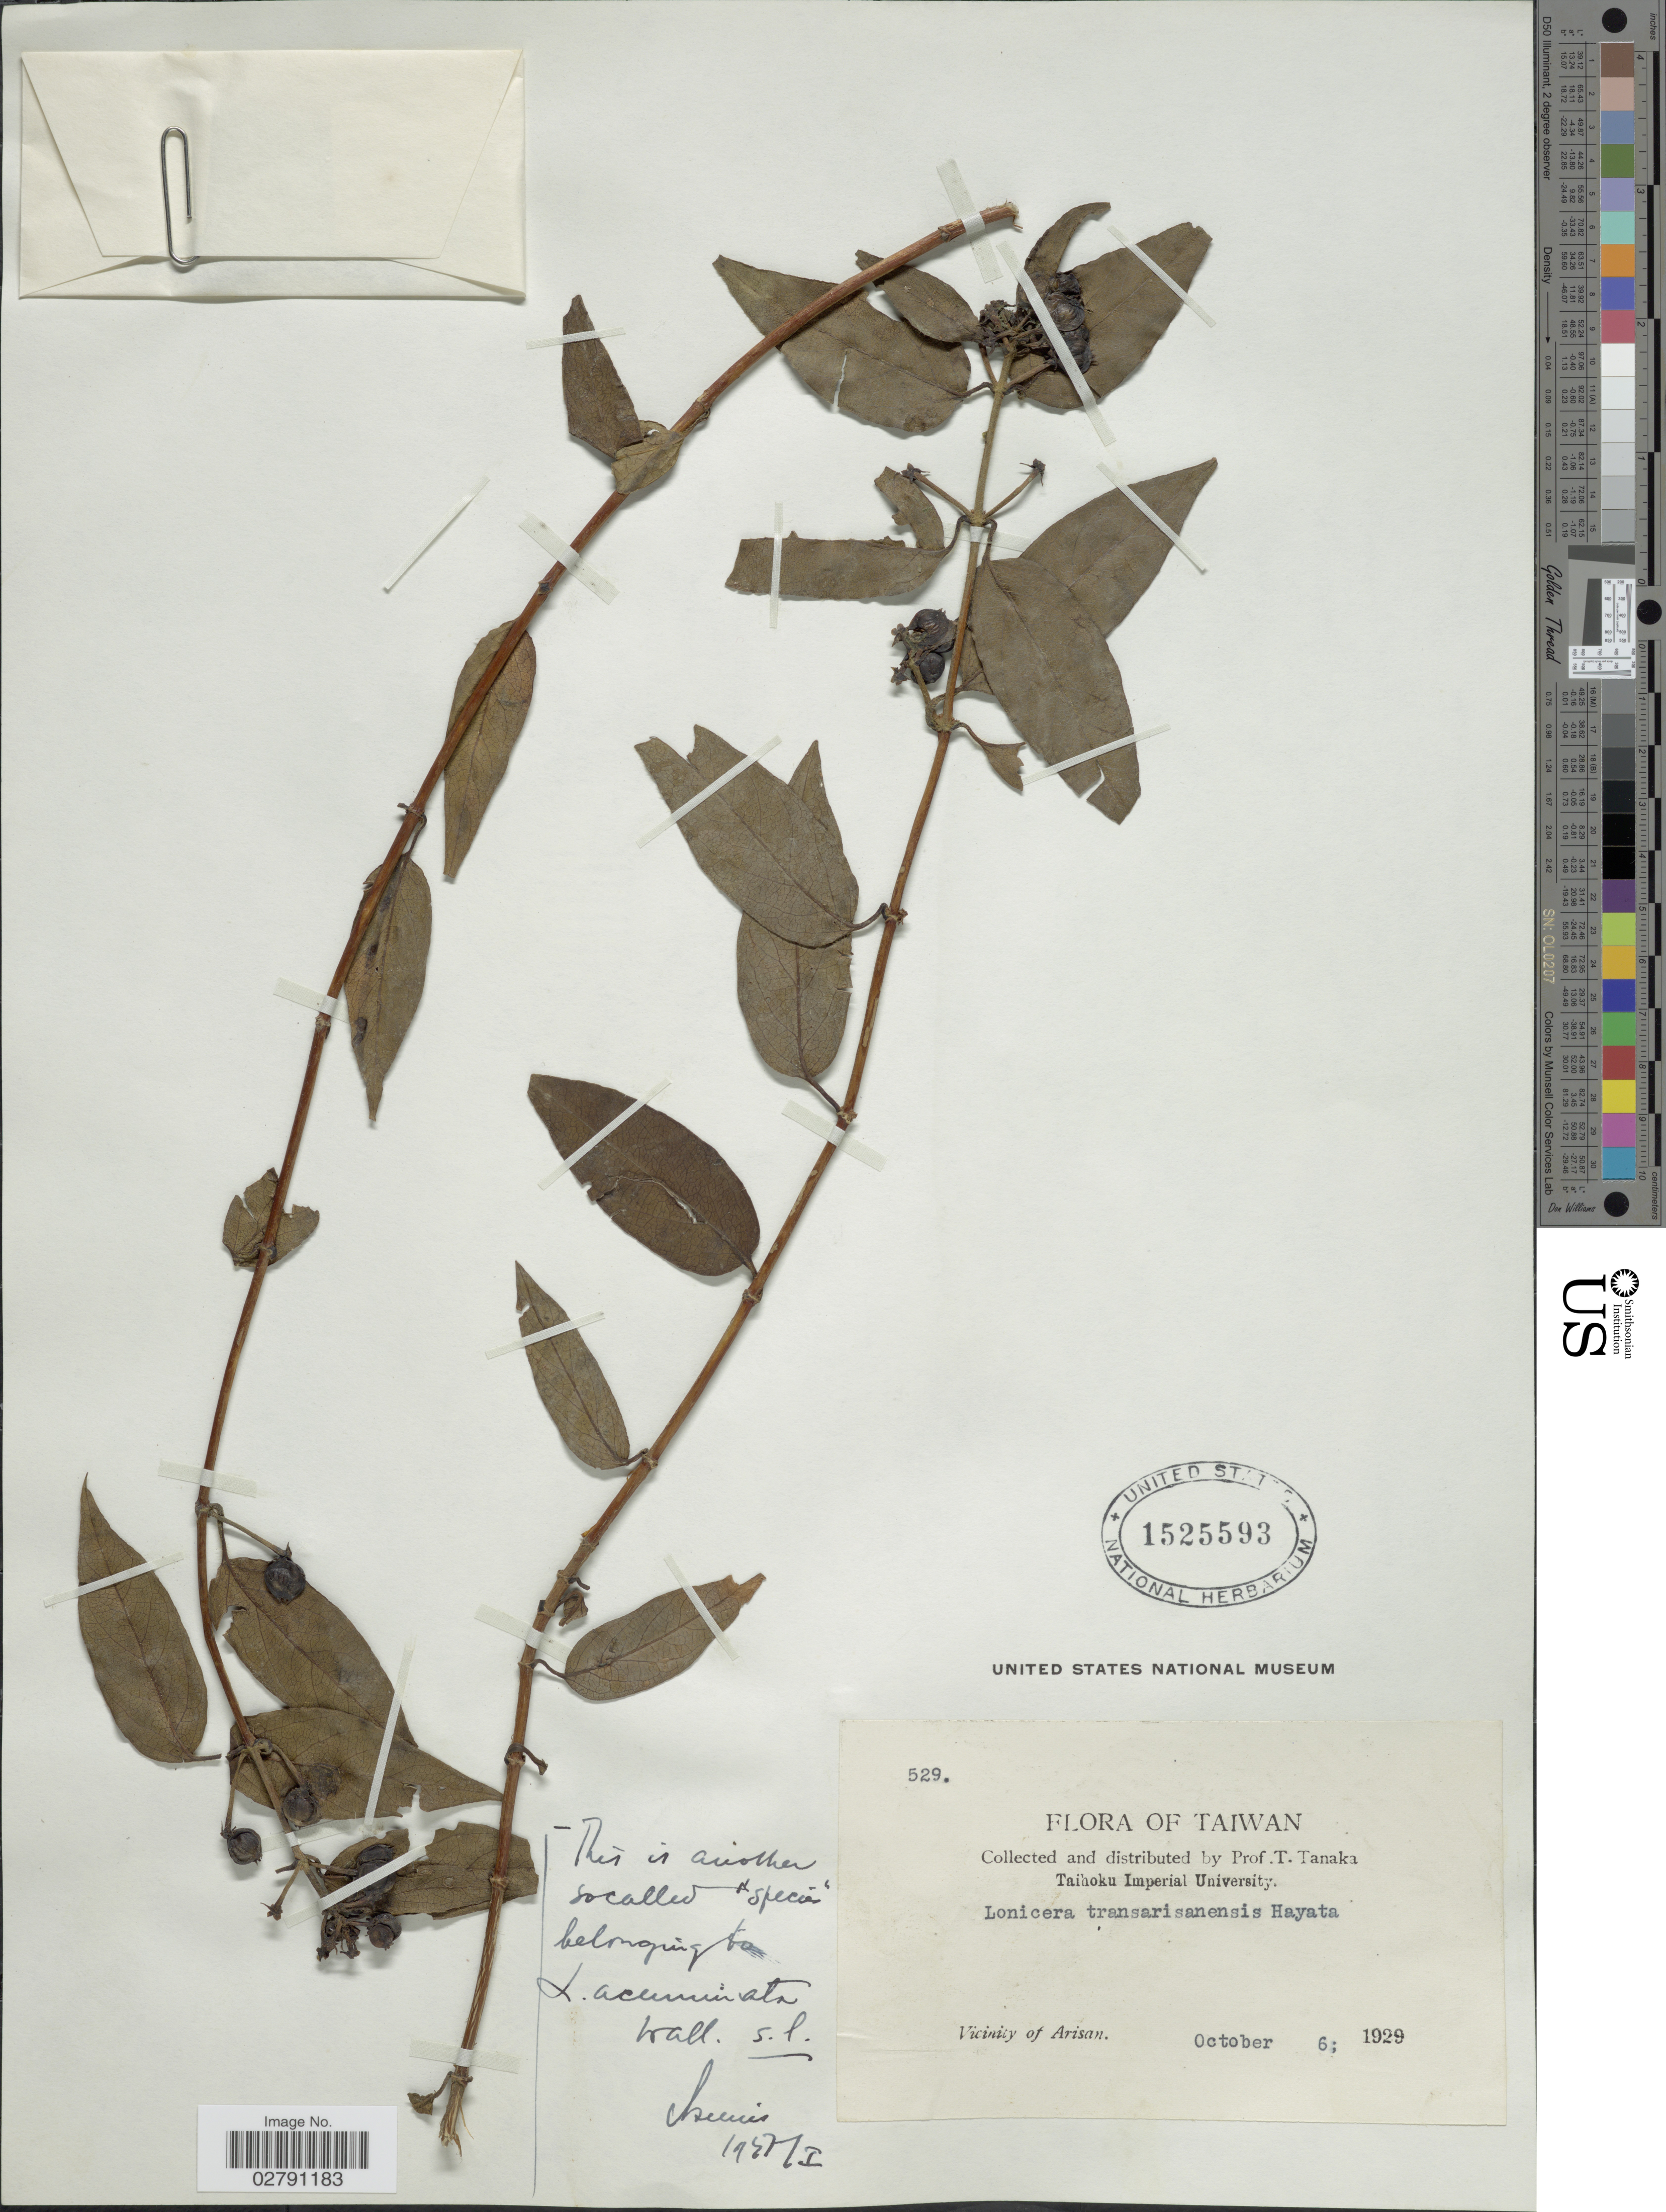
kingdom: Plantae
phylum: Tracheophyta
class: Magnoliopsida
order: Dipsacales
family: Caprifoliaceae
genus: Lonicera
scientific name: Lonicera transarisanensis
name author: Hayata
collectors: T. Tanaka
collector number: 529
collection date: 1929-10-06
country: Taiwan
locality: Vicinity of Arisan.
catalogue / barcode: US 1525593